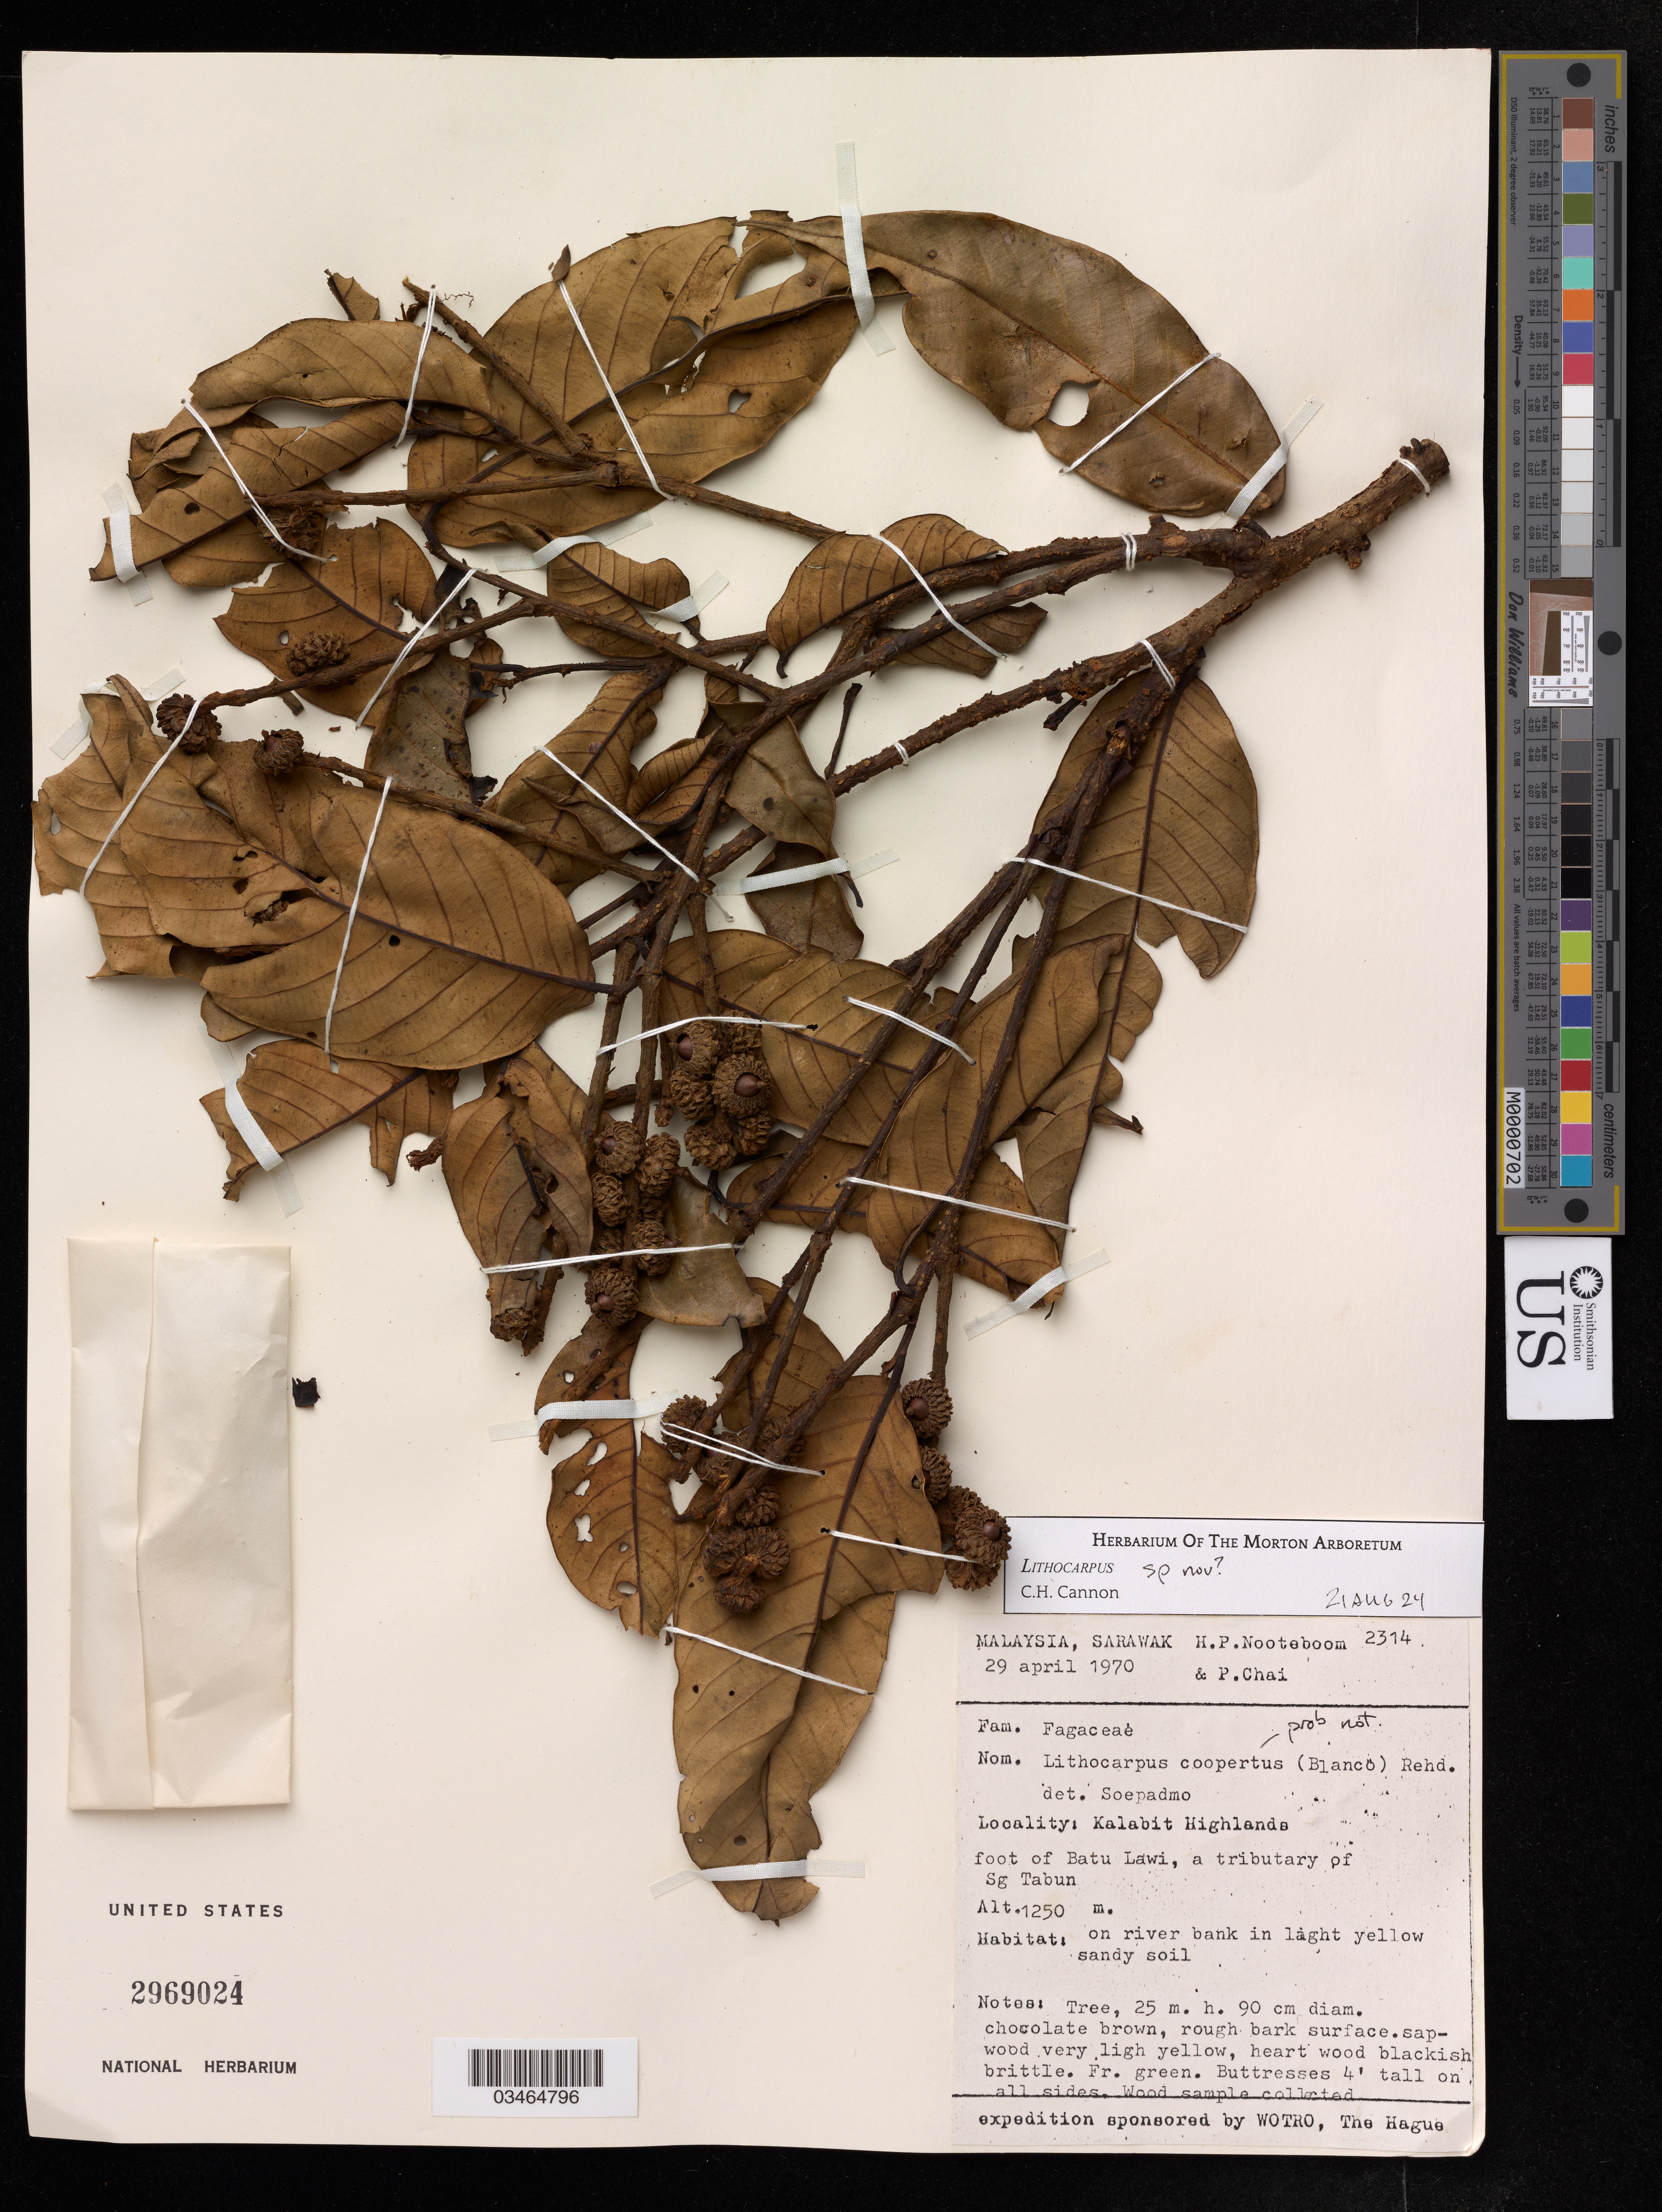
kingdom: Plantae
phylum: Tracheophyta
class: Magnoliopsida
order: Fagales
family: Fagaceae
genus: Lithocarpus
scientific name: Lithocarpus sp.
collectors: H. P. Nooteboom & P. Chai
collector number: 2314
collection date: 1970-04-29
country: Malaysia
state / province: Sarawak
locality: Kalabit Highlands. Foot of Batu Lawi, a tributary of Sg Tabun.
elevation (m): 1250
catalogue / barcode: US 2969024